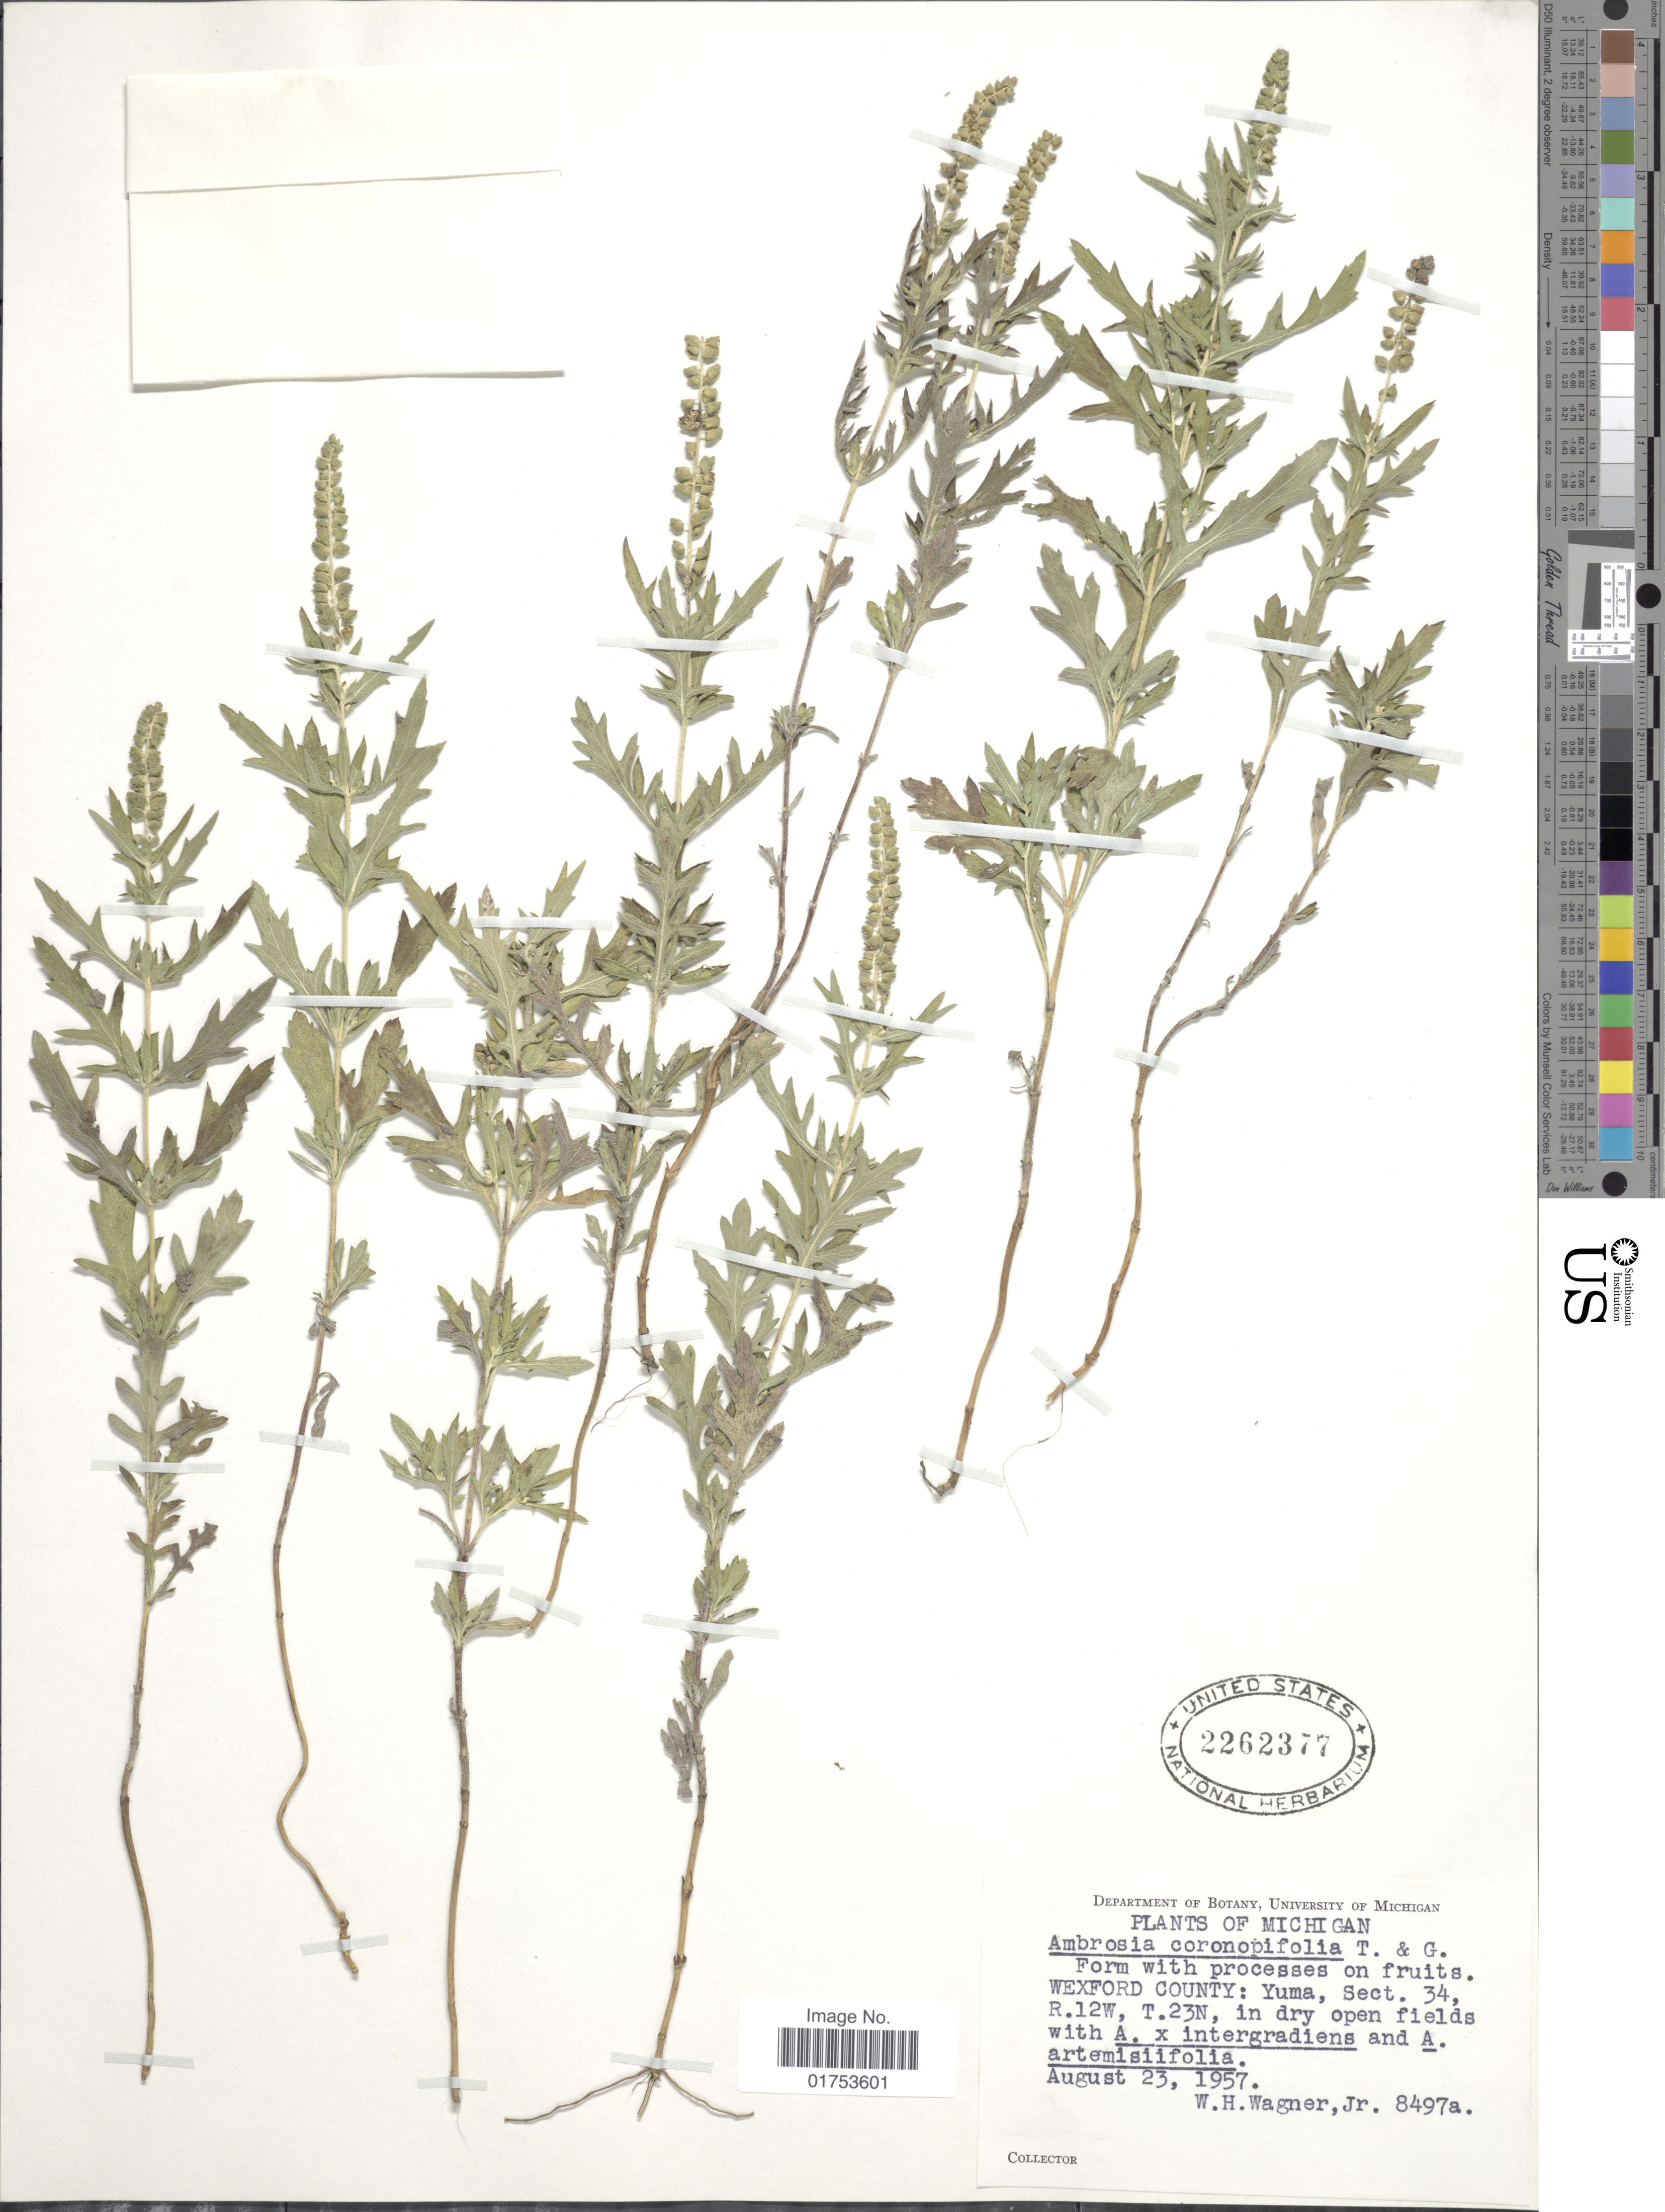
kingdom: Plantae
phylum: Tracheophyta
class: Magnoliopsida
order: Asterales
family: Asteraceae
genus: Ambrosia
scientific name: Ambrosia psilostachya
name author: DC.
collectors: W. H. Wagner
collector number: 8497a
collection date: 1957-08-23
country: United States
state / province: Michigan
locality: Wexford County: Yuma, Sect. 34, R12W, T23N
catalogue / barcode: US 2262377